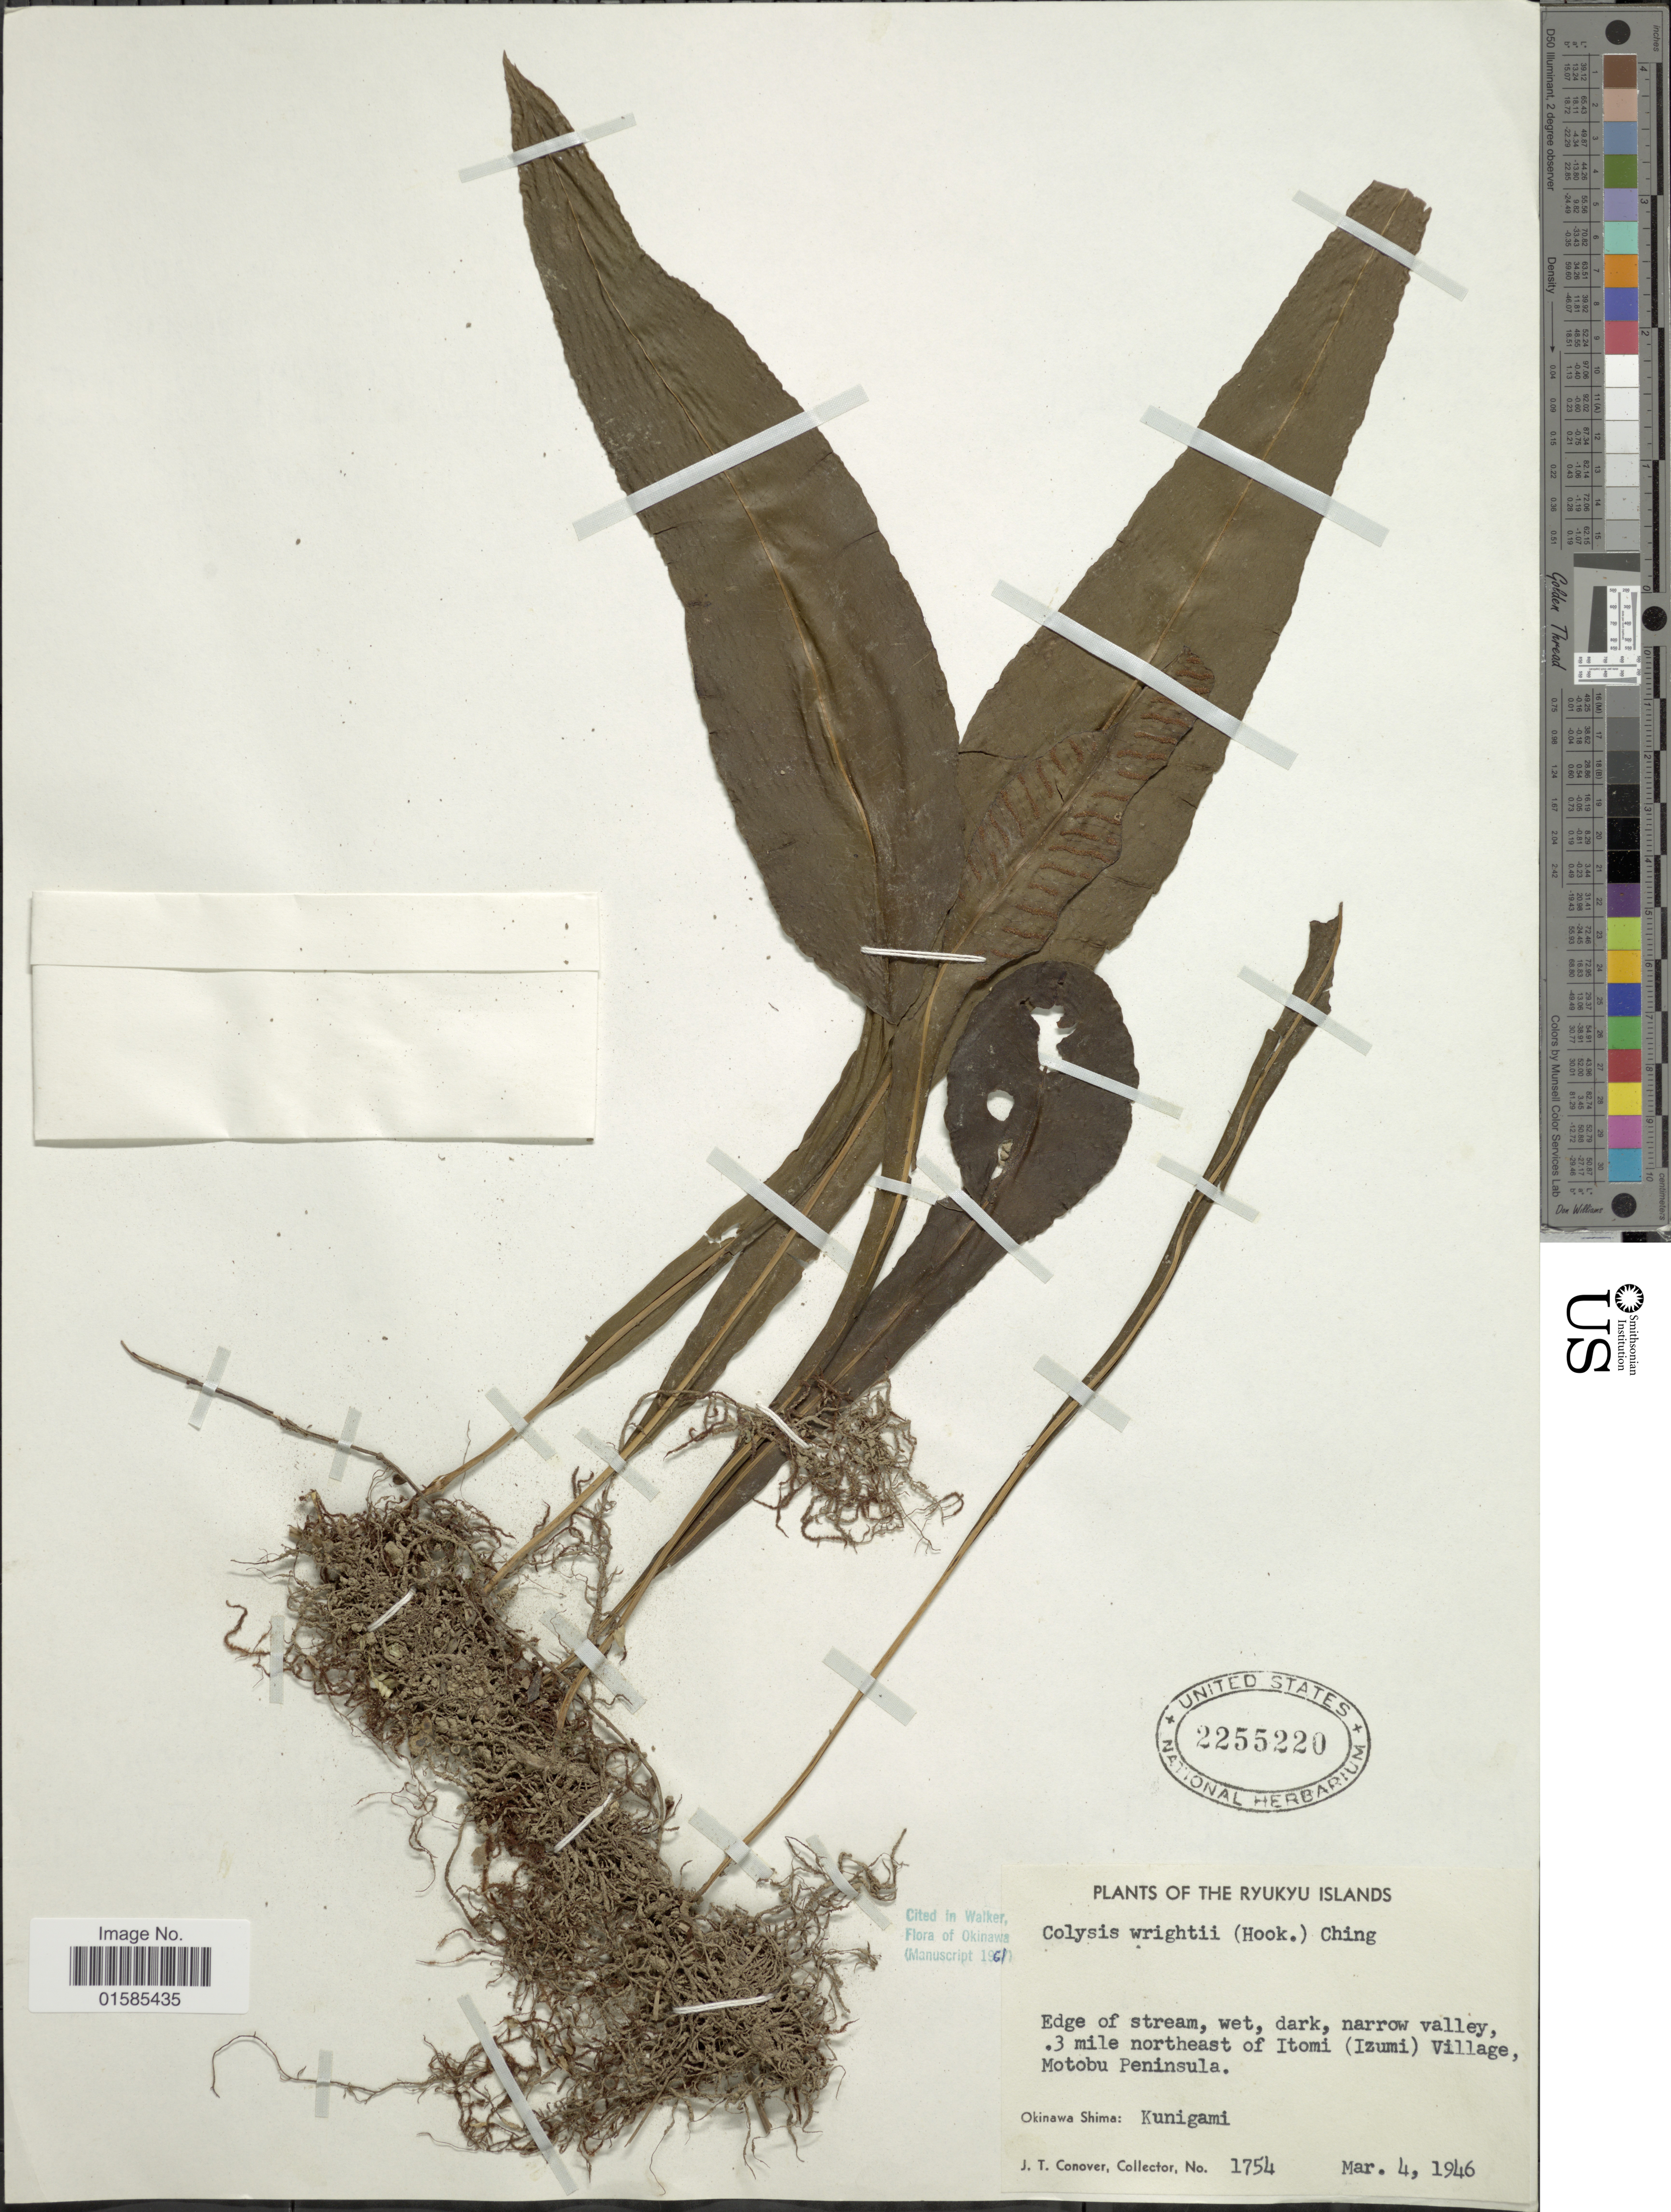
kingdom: Plantae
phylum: Tracheophyta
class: Polypodiopsida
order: Polypodiales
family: Polypodiaceae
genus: Leptochilus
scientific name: Leptochilus wrightii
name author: (Hook.) X.C. Zhang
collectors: J. T. Conover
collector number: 1754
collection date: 1946-03-04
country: Japan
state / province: Okinawa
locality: Ryukyu Islands, .3 mile northeast of Itomi (Izumi) Village, Motobu Peninsula, Okinawa Shima: Kunigami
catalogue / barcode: US 2255220